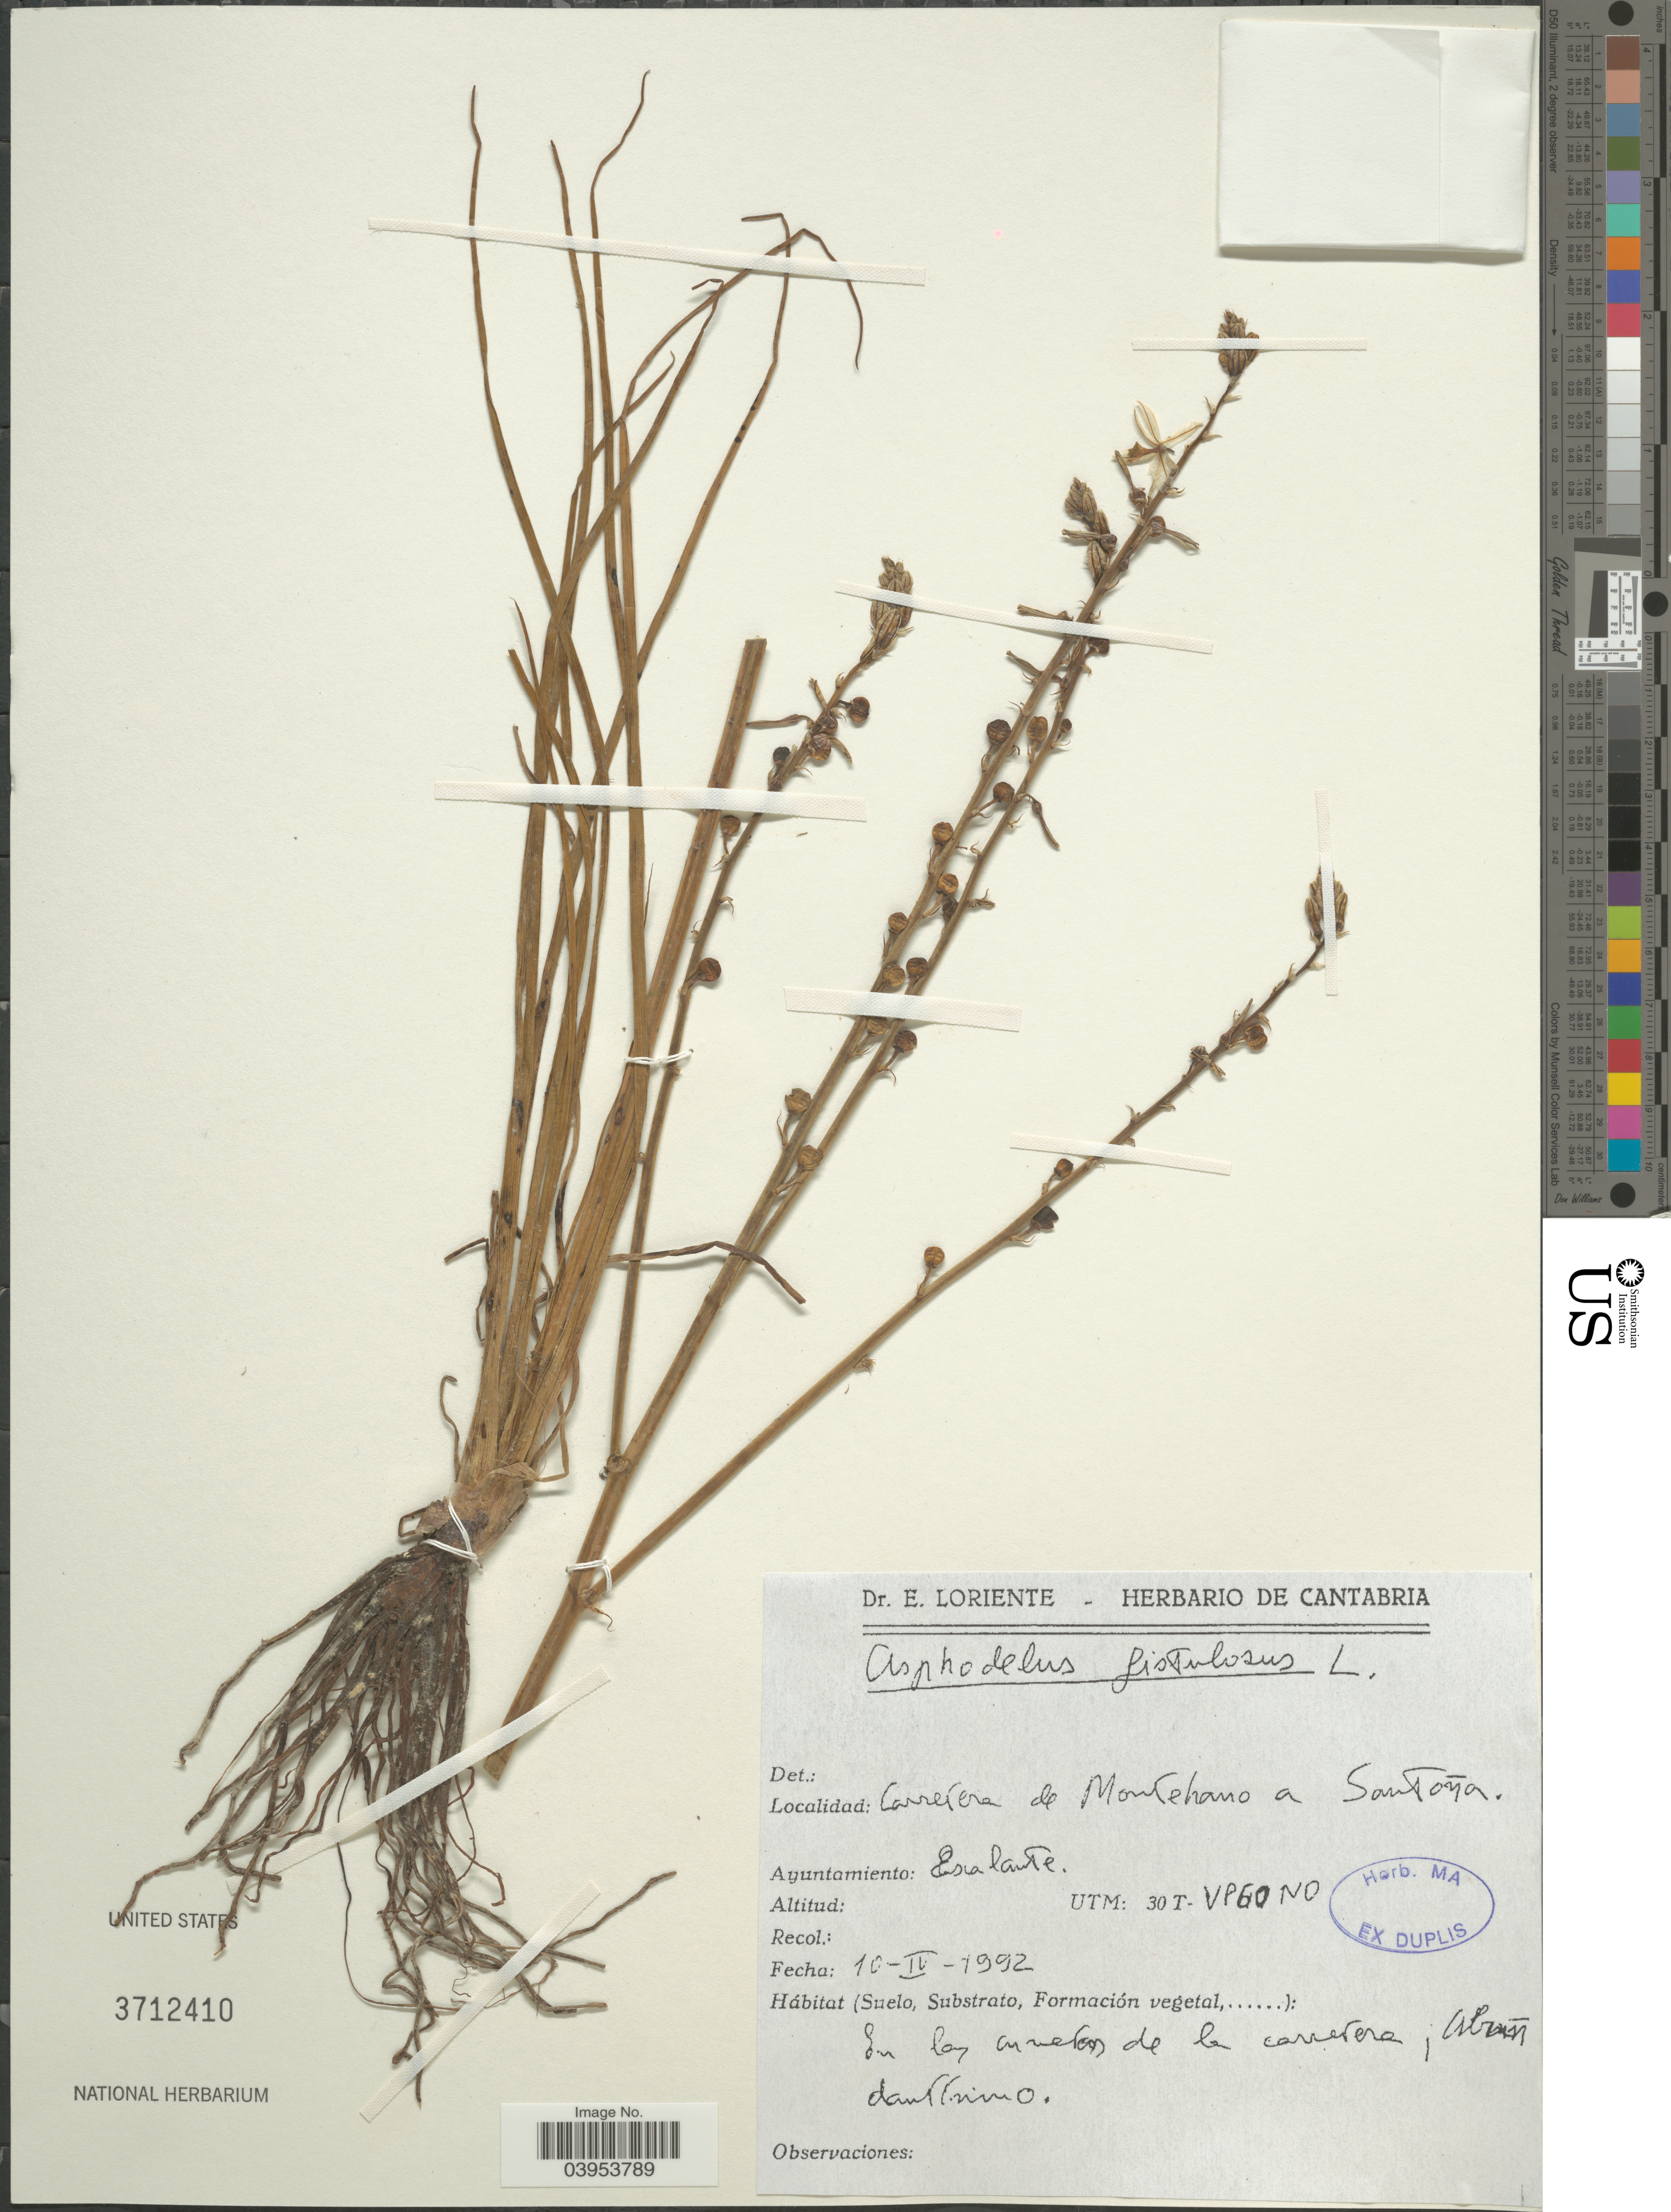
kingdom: Plantae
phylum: Tracheophyta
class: Liliopsida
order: Asparagales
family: Asphodelaceae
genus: Asphodelus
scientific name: Asphodelus fistulosus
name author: L.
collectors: E. Loriente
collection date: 1992-09-10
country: Spain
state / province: Cantabria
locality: Carreíera de Montehano a Santoya.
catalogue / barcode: US 3712410